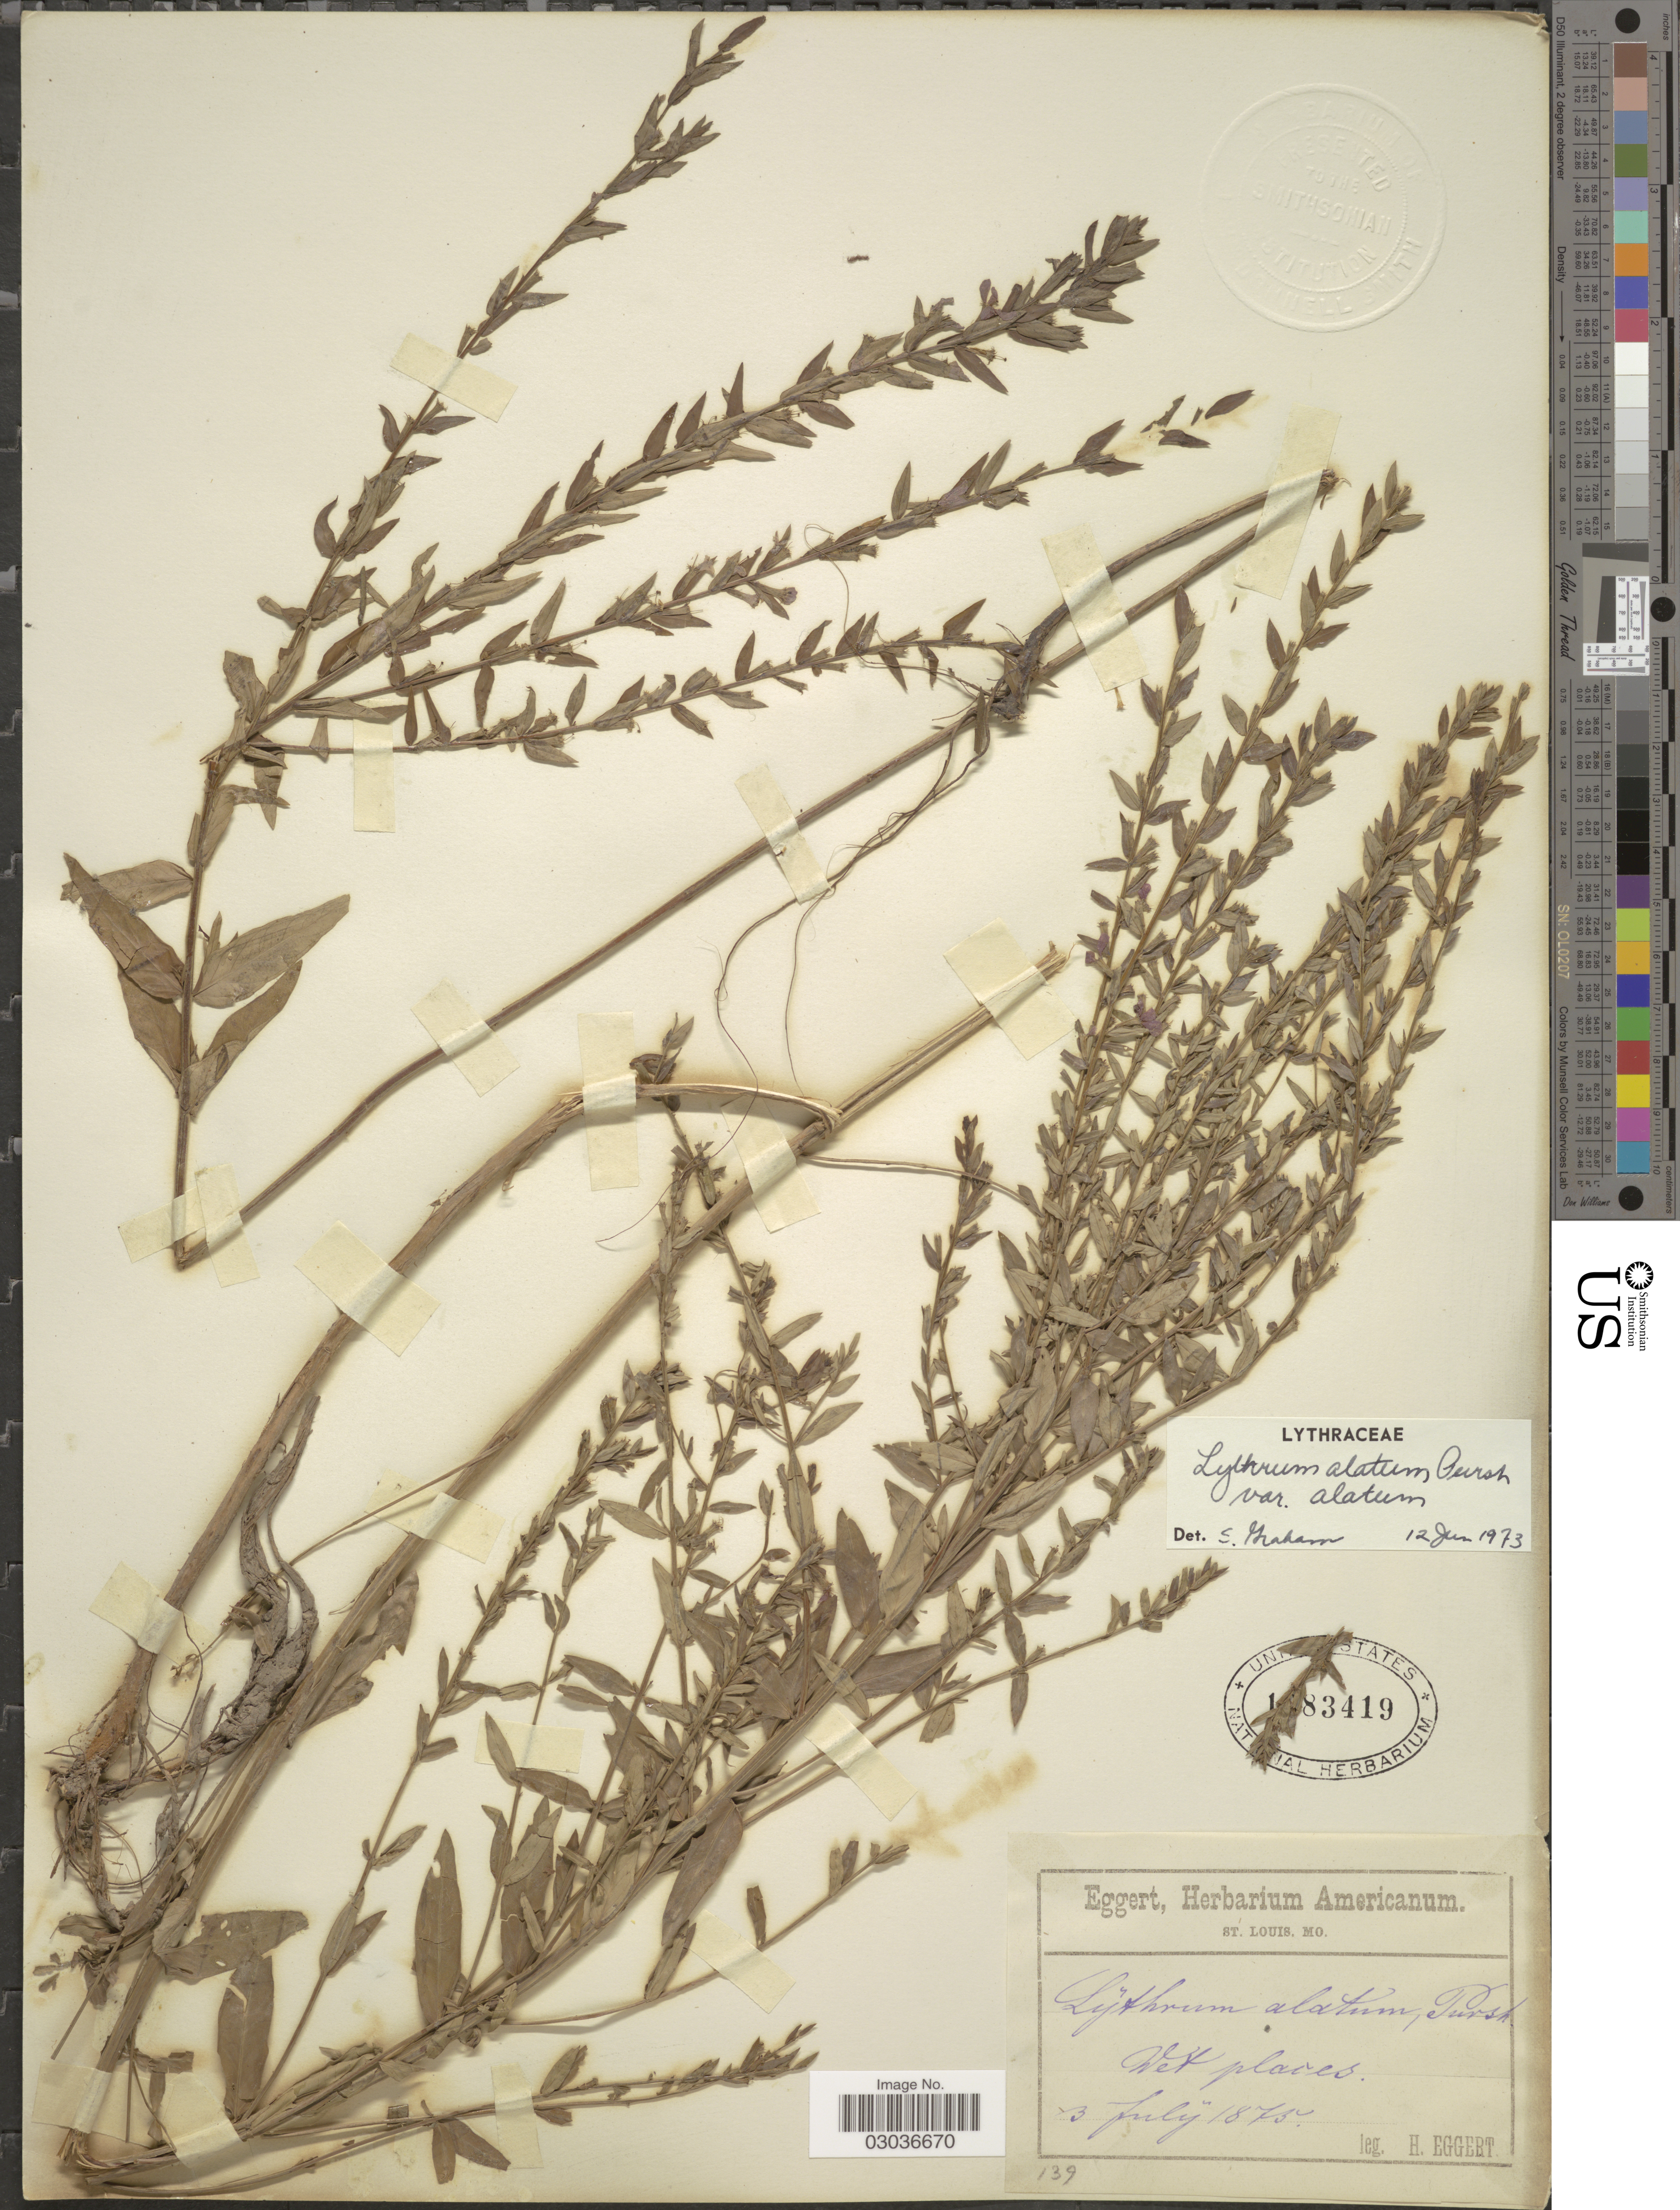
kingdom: Plantae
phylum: Tracheophyta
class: Magnoliopsida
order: Myrtales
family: Lythraceae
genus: Lythrum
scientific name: Lythrum alatum var. alatum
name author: Pursh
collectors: H. Eggert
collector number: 139?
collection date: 1875-07-03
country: United States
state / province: Missouri